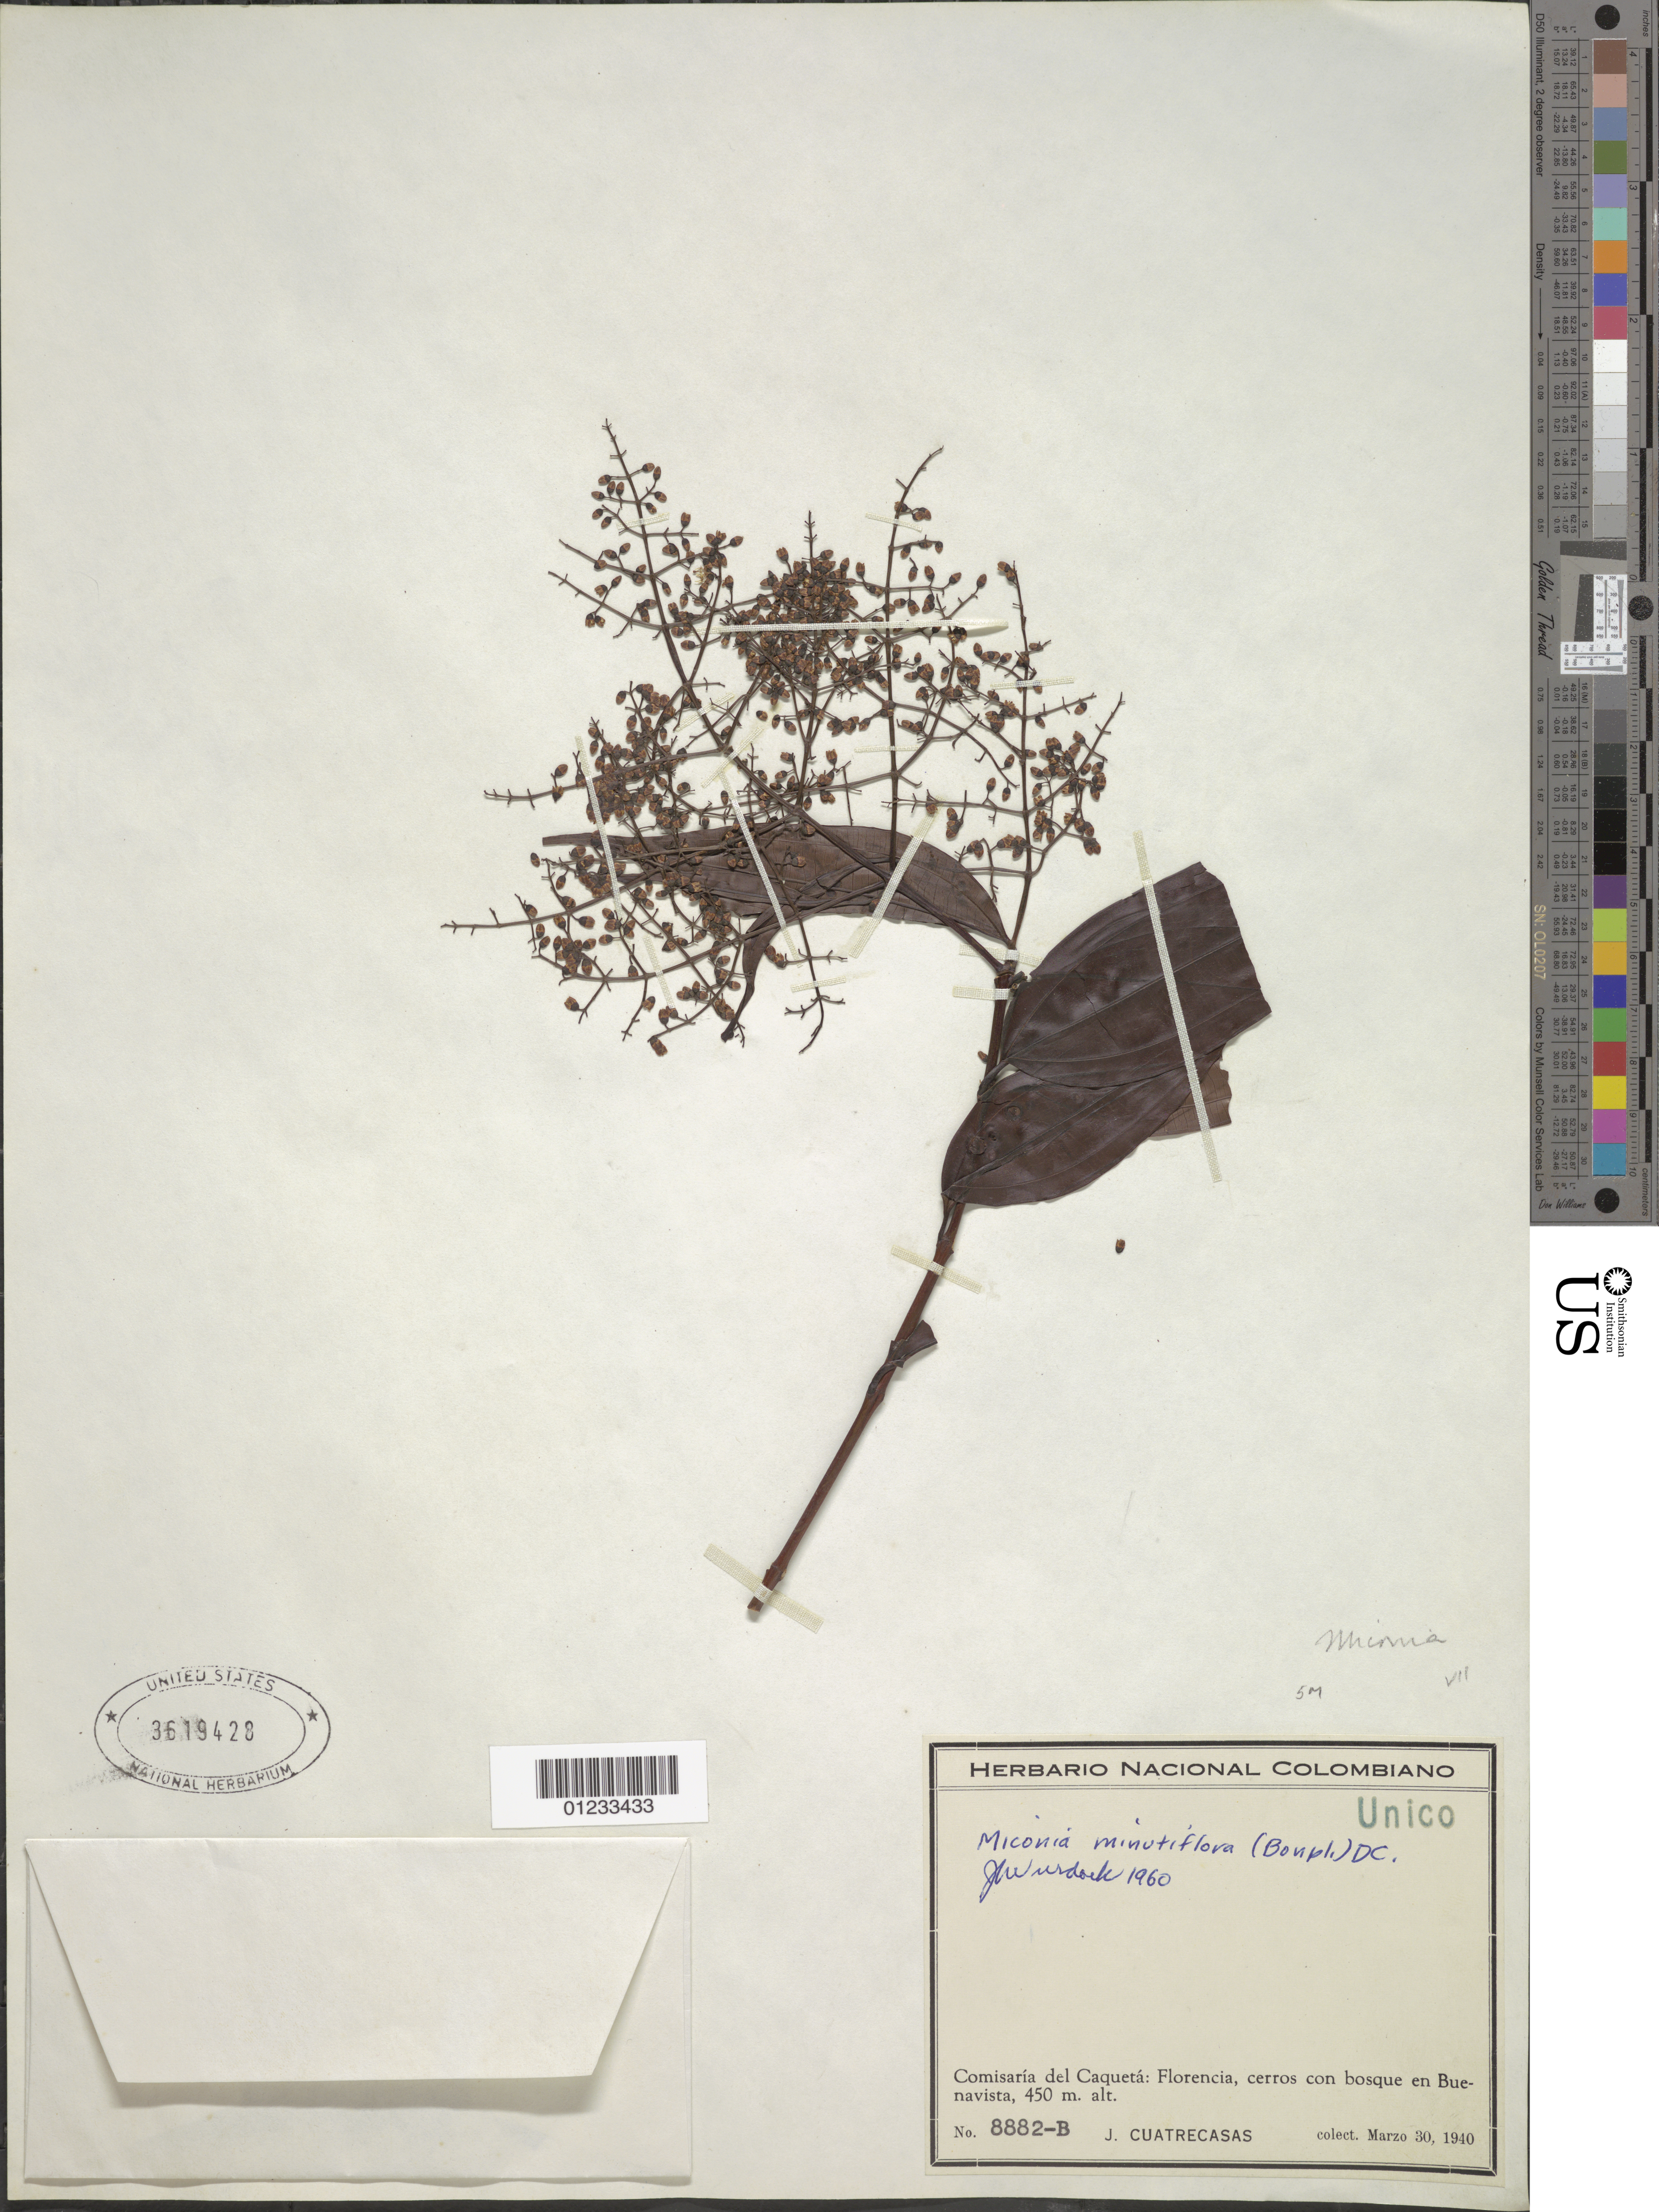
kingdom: Plantae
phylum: Tracheophyta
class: Magnoliopsida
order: Myrtales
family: Melastomataceae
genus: Miconia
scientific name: Miconia minutiflora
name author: (Bonpl.) DC.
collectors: J. Cuatrecasas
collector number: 8882-B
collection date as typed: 30 Mar 1940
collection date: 1940-03-30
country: Colombia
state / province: Caquetá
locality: Florencia, Cerros con Bosque en Buenavista.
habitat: bosque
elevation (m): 450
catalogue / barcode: US 3619428